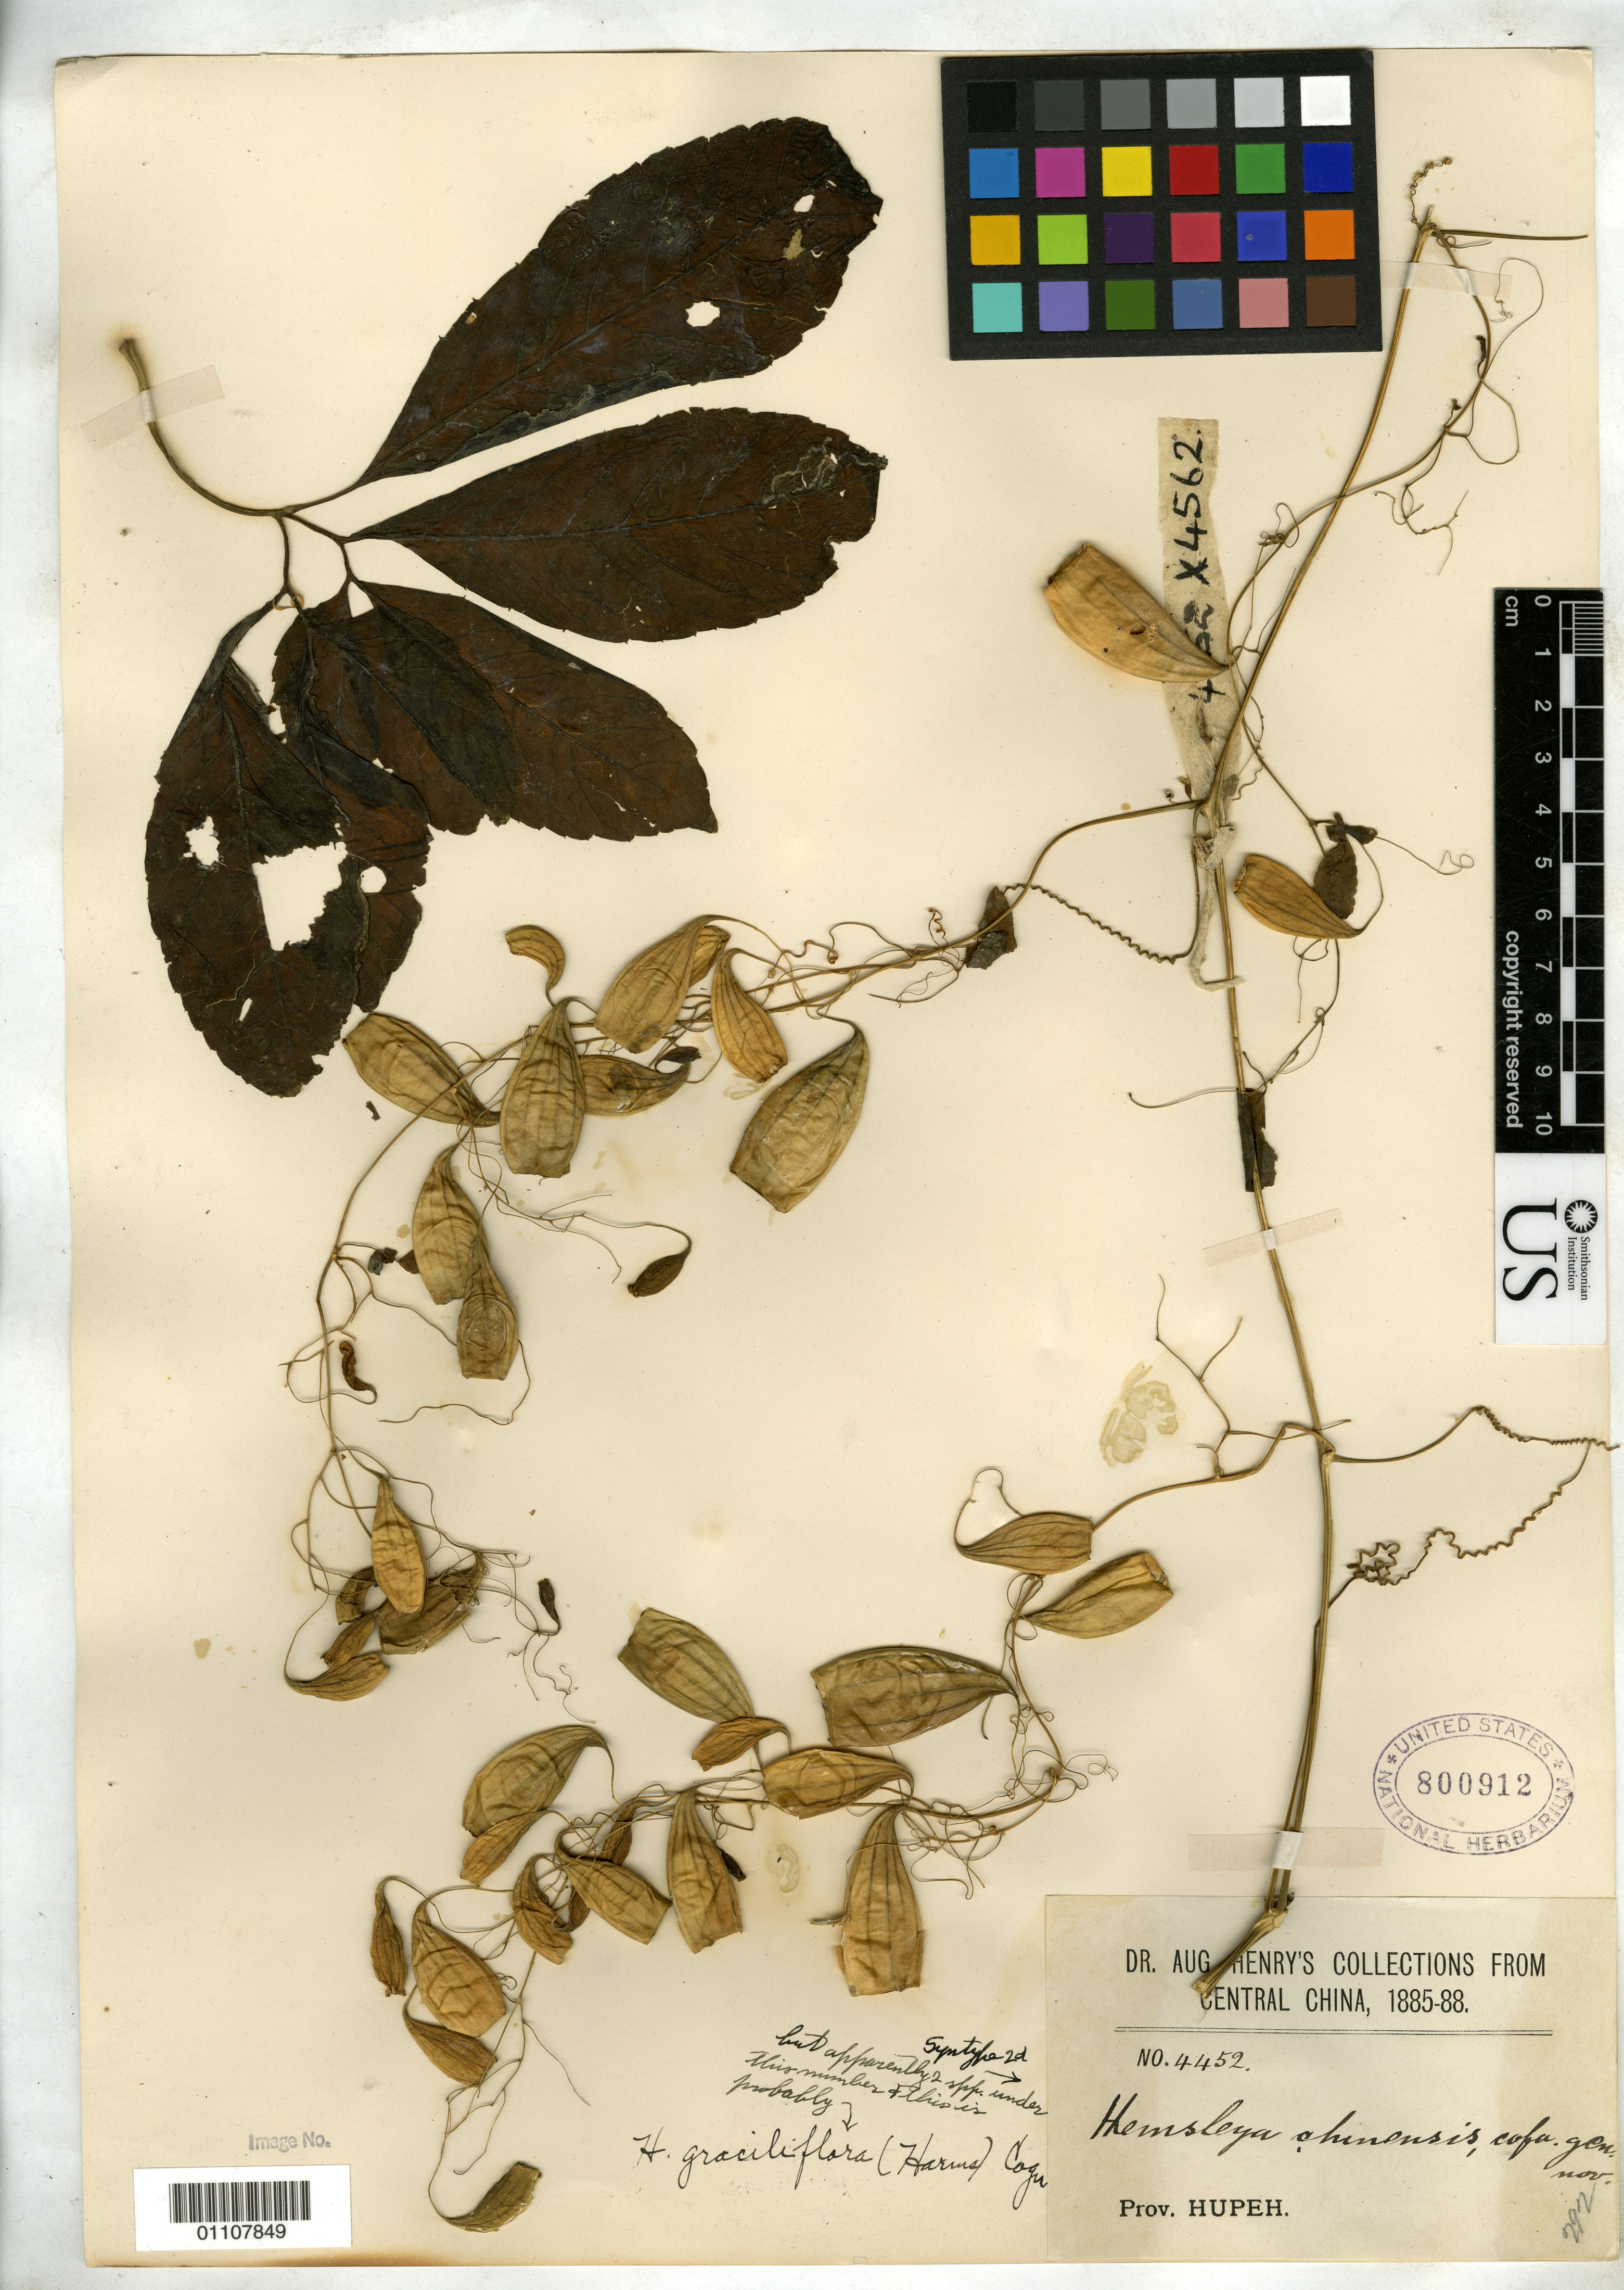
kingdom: Plantae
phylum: Tracheophyta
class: Magnoliopsida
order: Cucurbitales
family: Cucurbitaceae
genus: Hemsleya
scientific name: Hemsleya chinensis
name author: Cogn.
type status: Syntype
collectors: A. Henry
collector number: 4452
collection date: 1885/1888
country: China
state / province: Hebei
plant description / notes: Name published earlier [ex F.B. Forbes & Hemsl.] in J. Linn. Soc., Bot. 23: 321 (descr. & specimen citation), 490 (name); if that publication is valid, then Henry 4452 is not a type of this name as this collection is not cited.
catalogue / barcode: US 800912